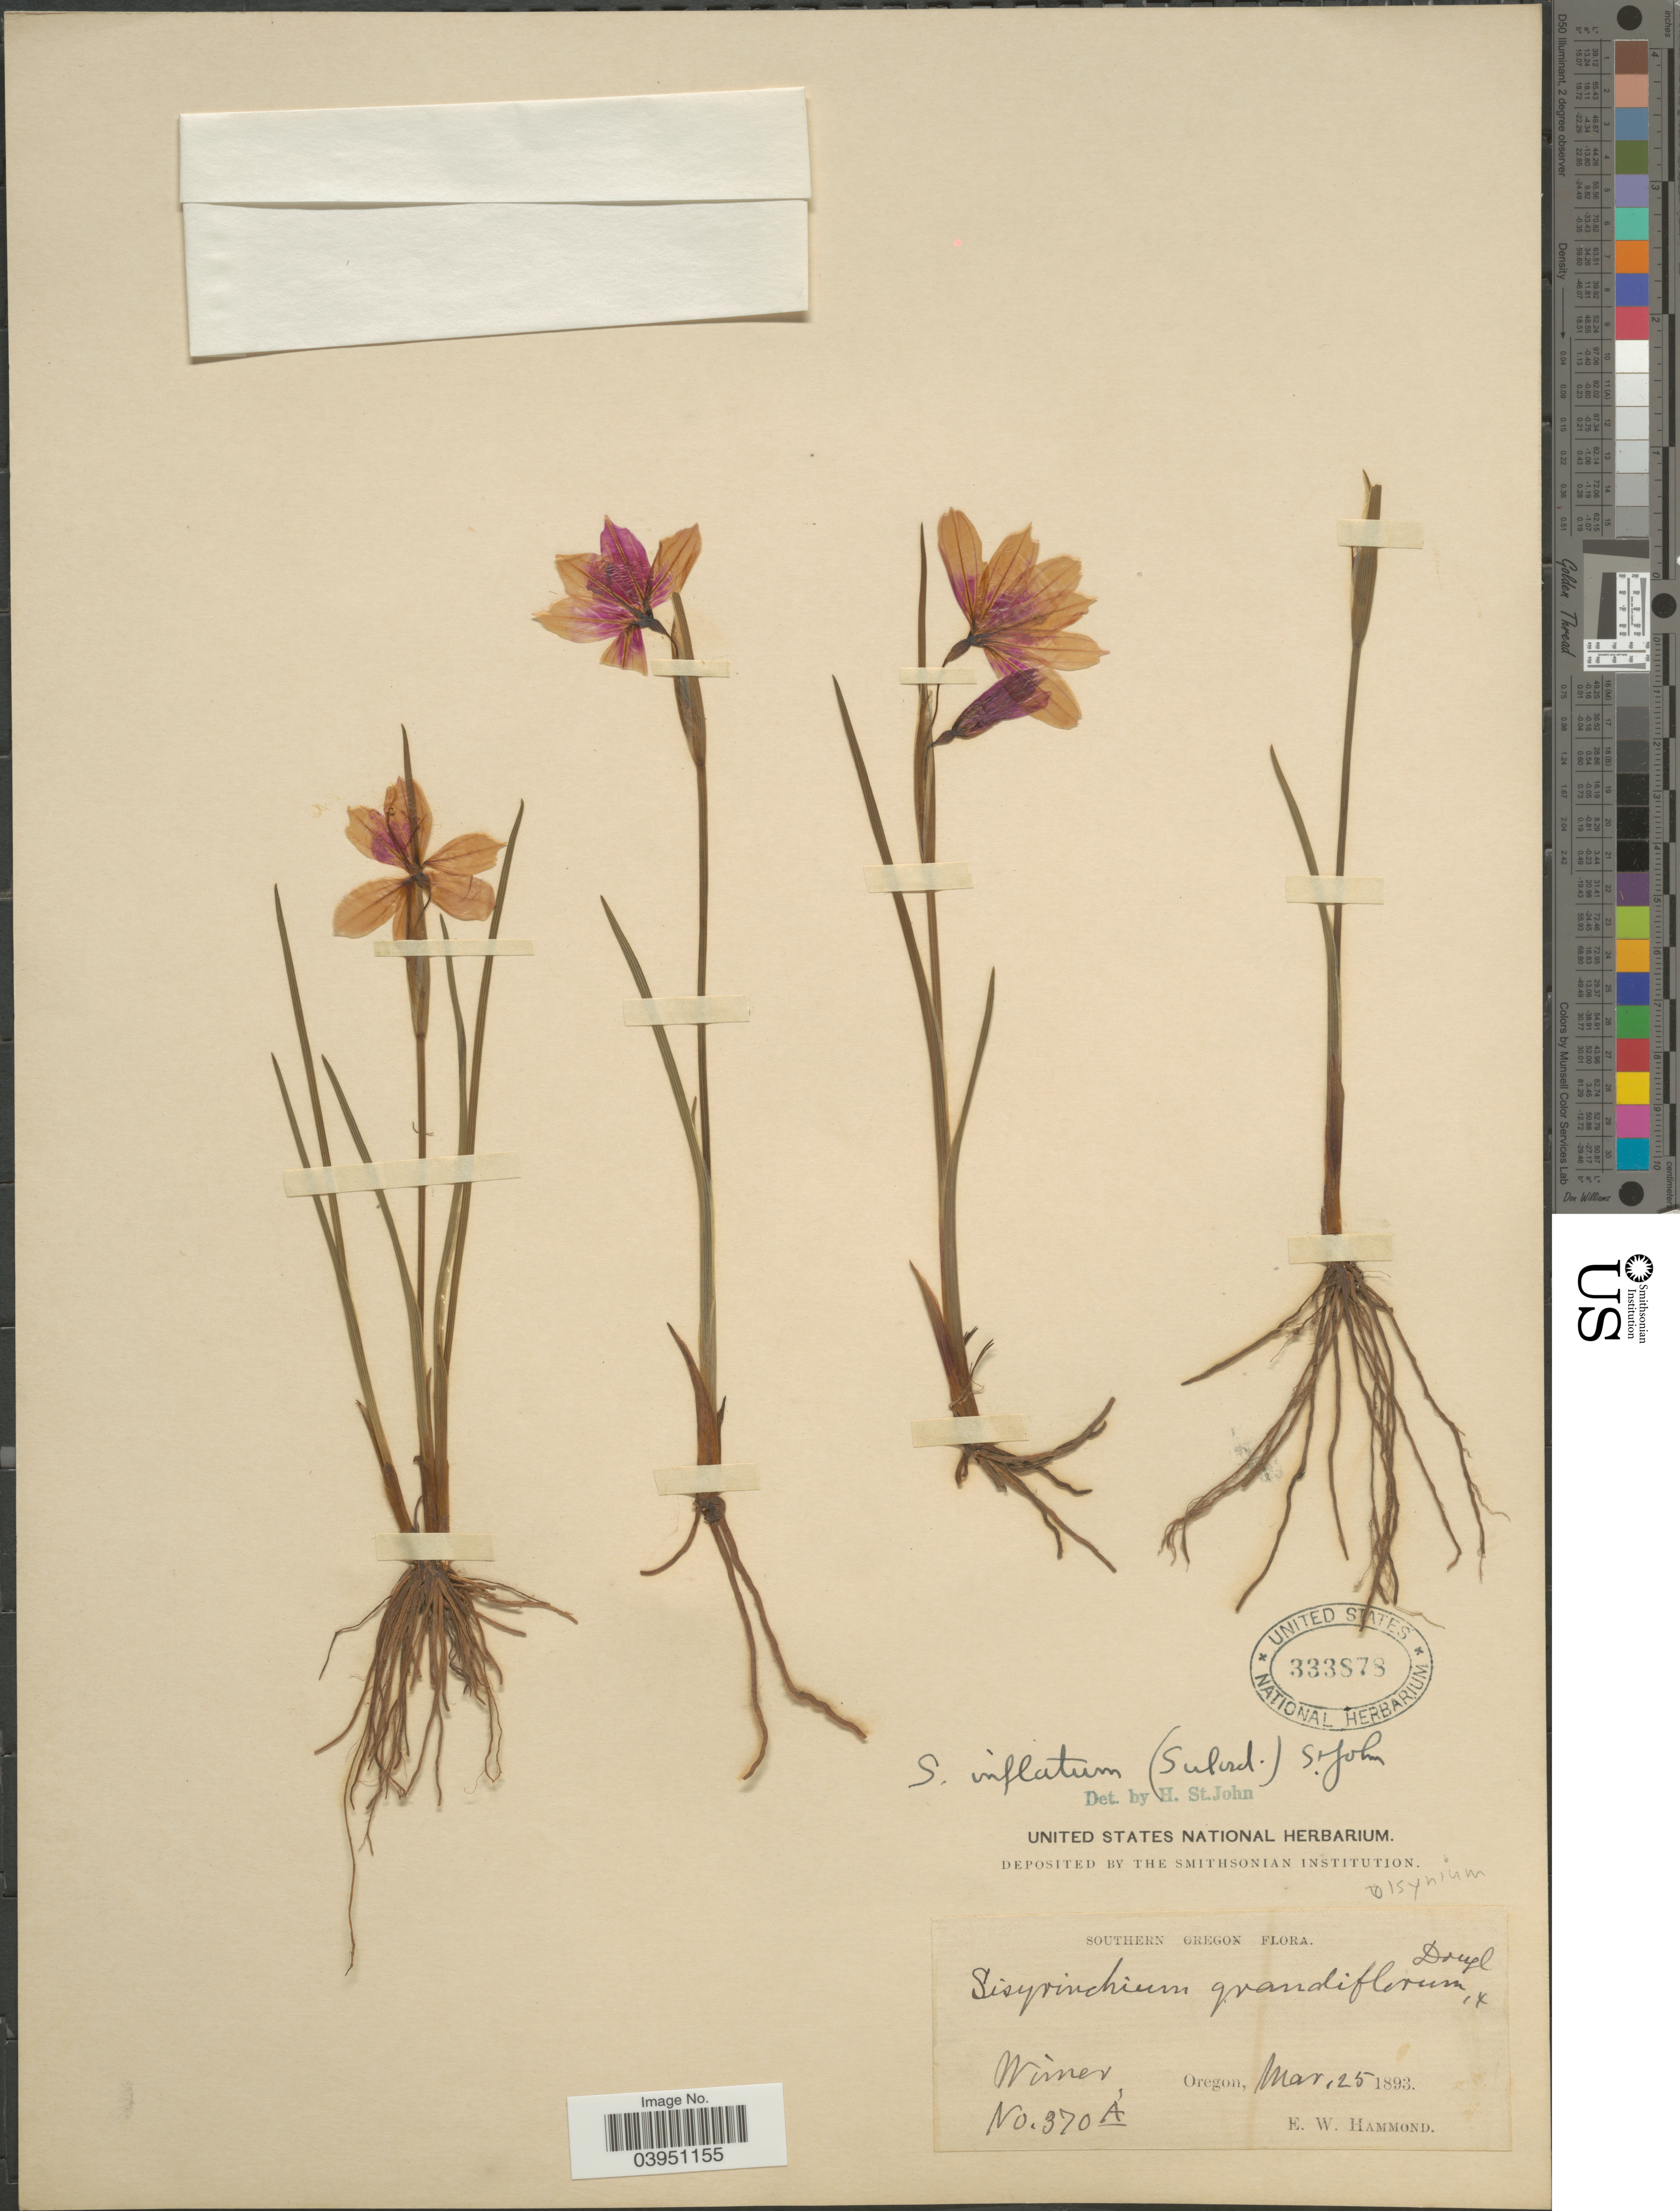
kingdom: Plantae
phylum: Tracheophyta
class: Liliopsida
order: Asparagales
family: Iridaceae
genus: Sisyrinchium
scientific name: Sisyrinchium inflatum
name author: (Suksd.) H. St. John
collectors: E. Hammond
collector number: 370A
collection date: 1893-03-25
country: United States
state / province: Oregon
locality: Southern Oregon. Wimer.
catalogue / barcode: US 333878